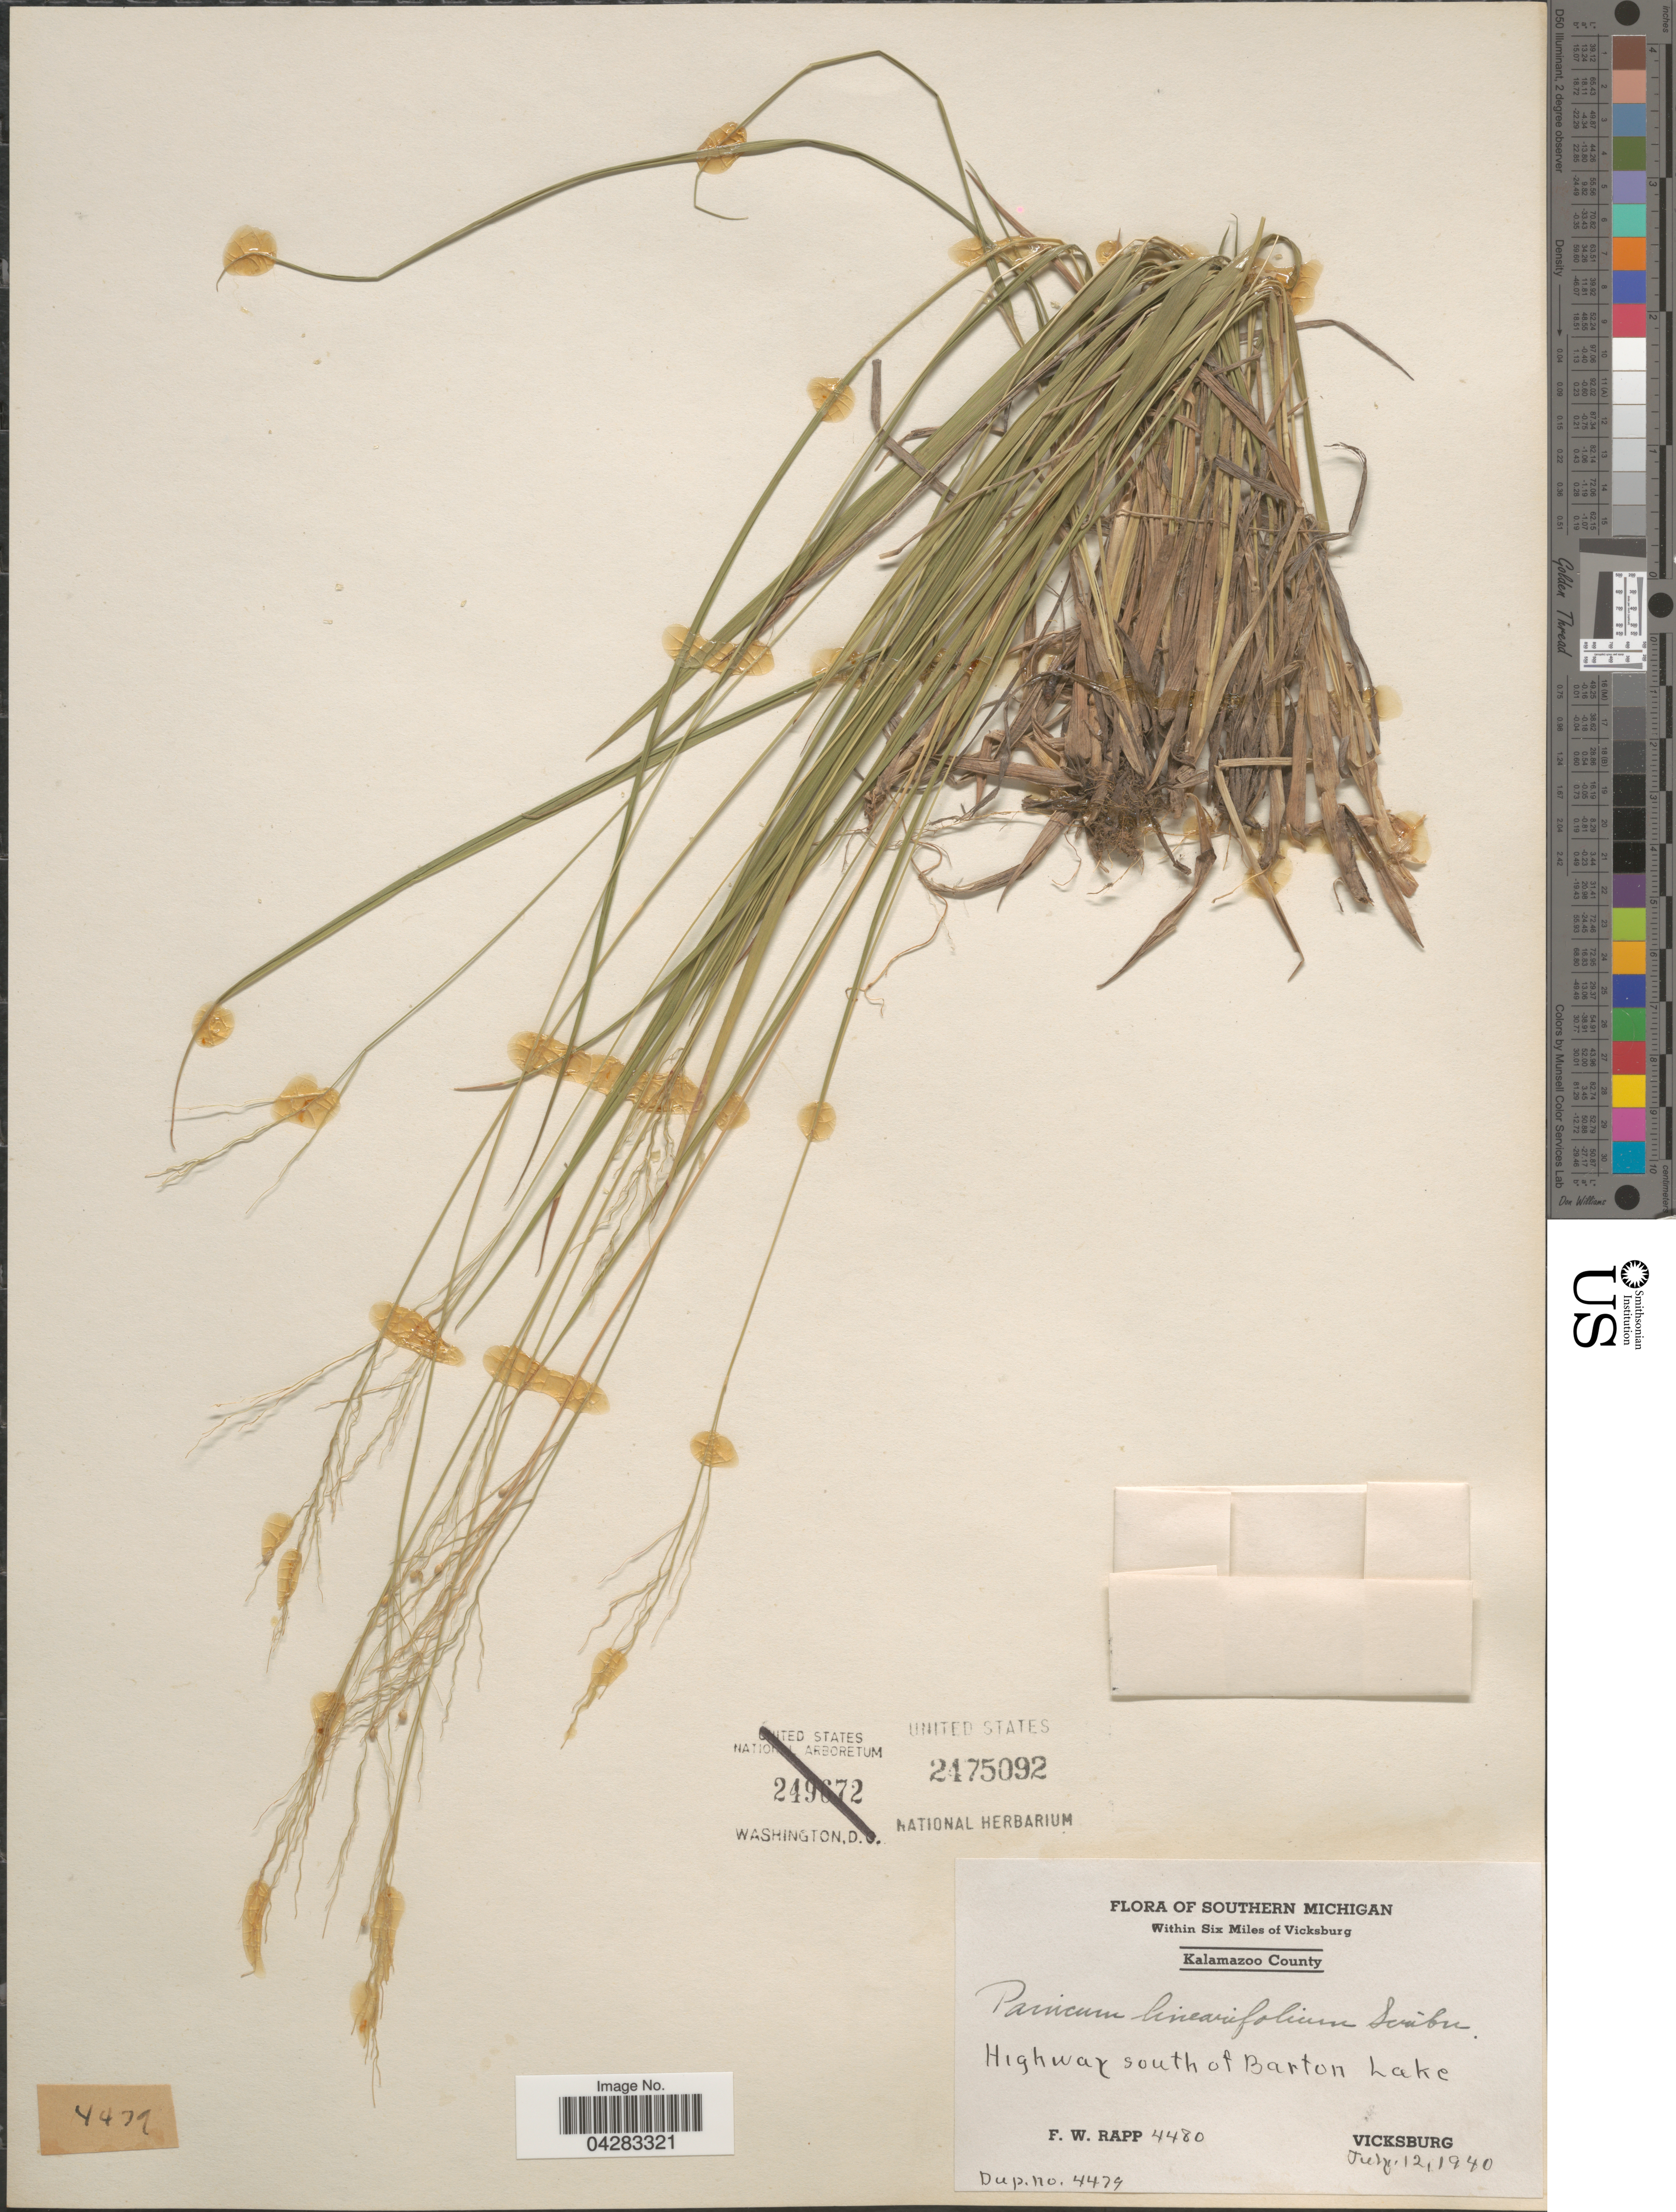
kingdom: Plantae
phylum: Tracheophyta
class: Liliopsida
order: Poales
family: Poaceae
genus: Dichanthelium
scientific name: Dichanthelium linearifolium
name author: (Scribn.) Gould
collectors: F. Rapp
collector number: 4480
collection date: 1940-07-12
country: United States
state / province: Michigan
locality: Southern Michigan. Within Six Miles of Vicksburg. Kalamazoo County. Highway South of Barton Lake. Vicksburg.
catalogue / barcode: US 2475092